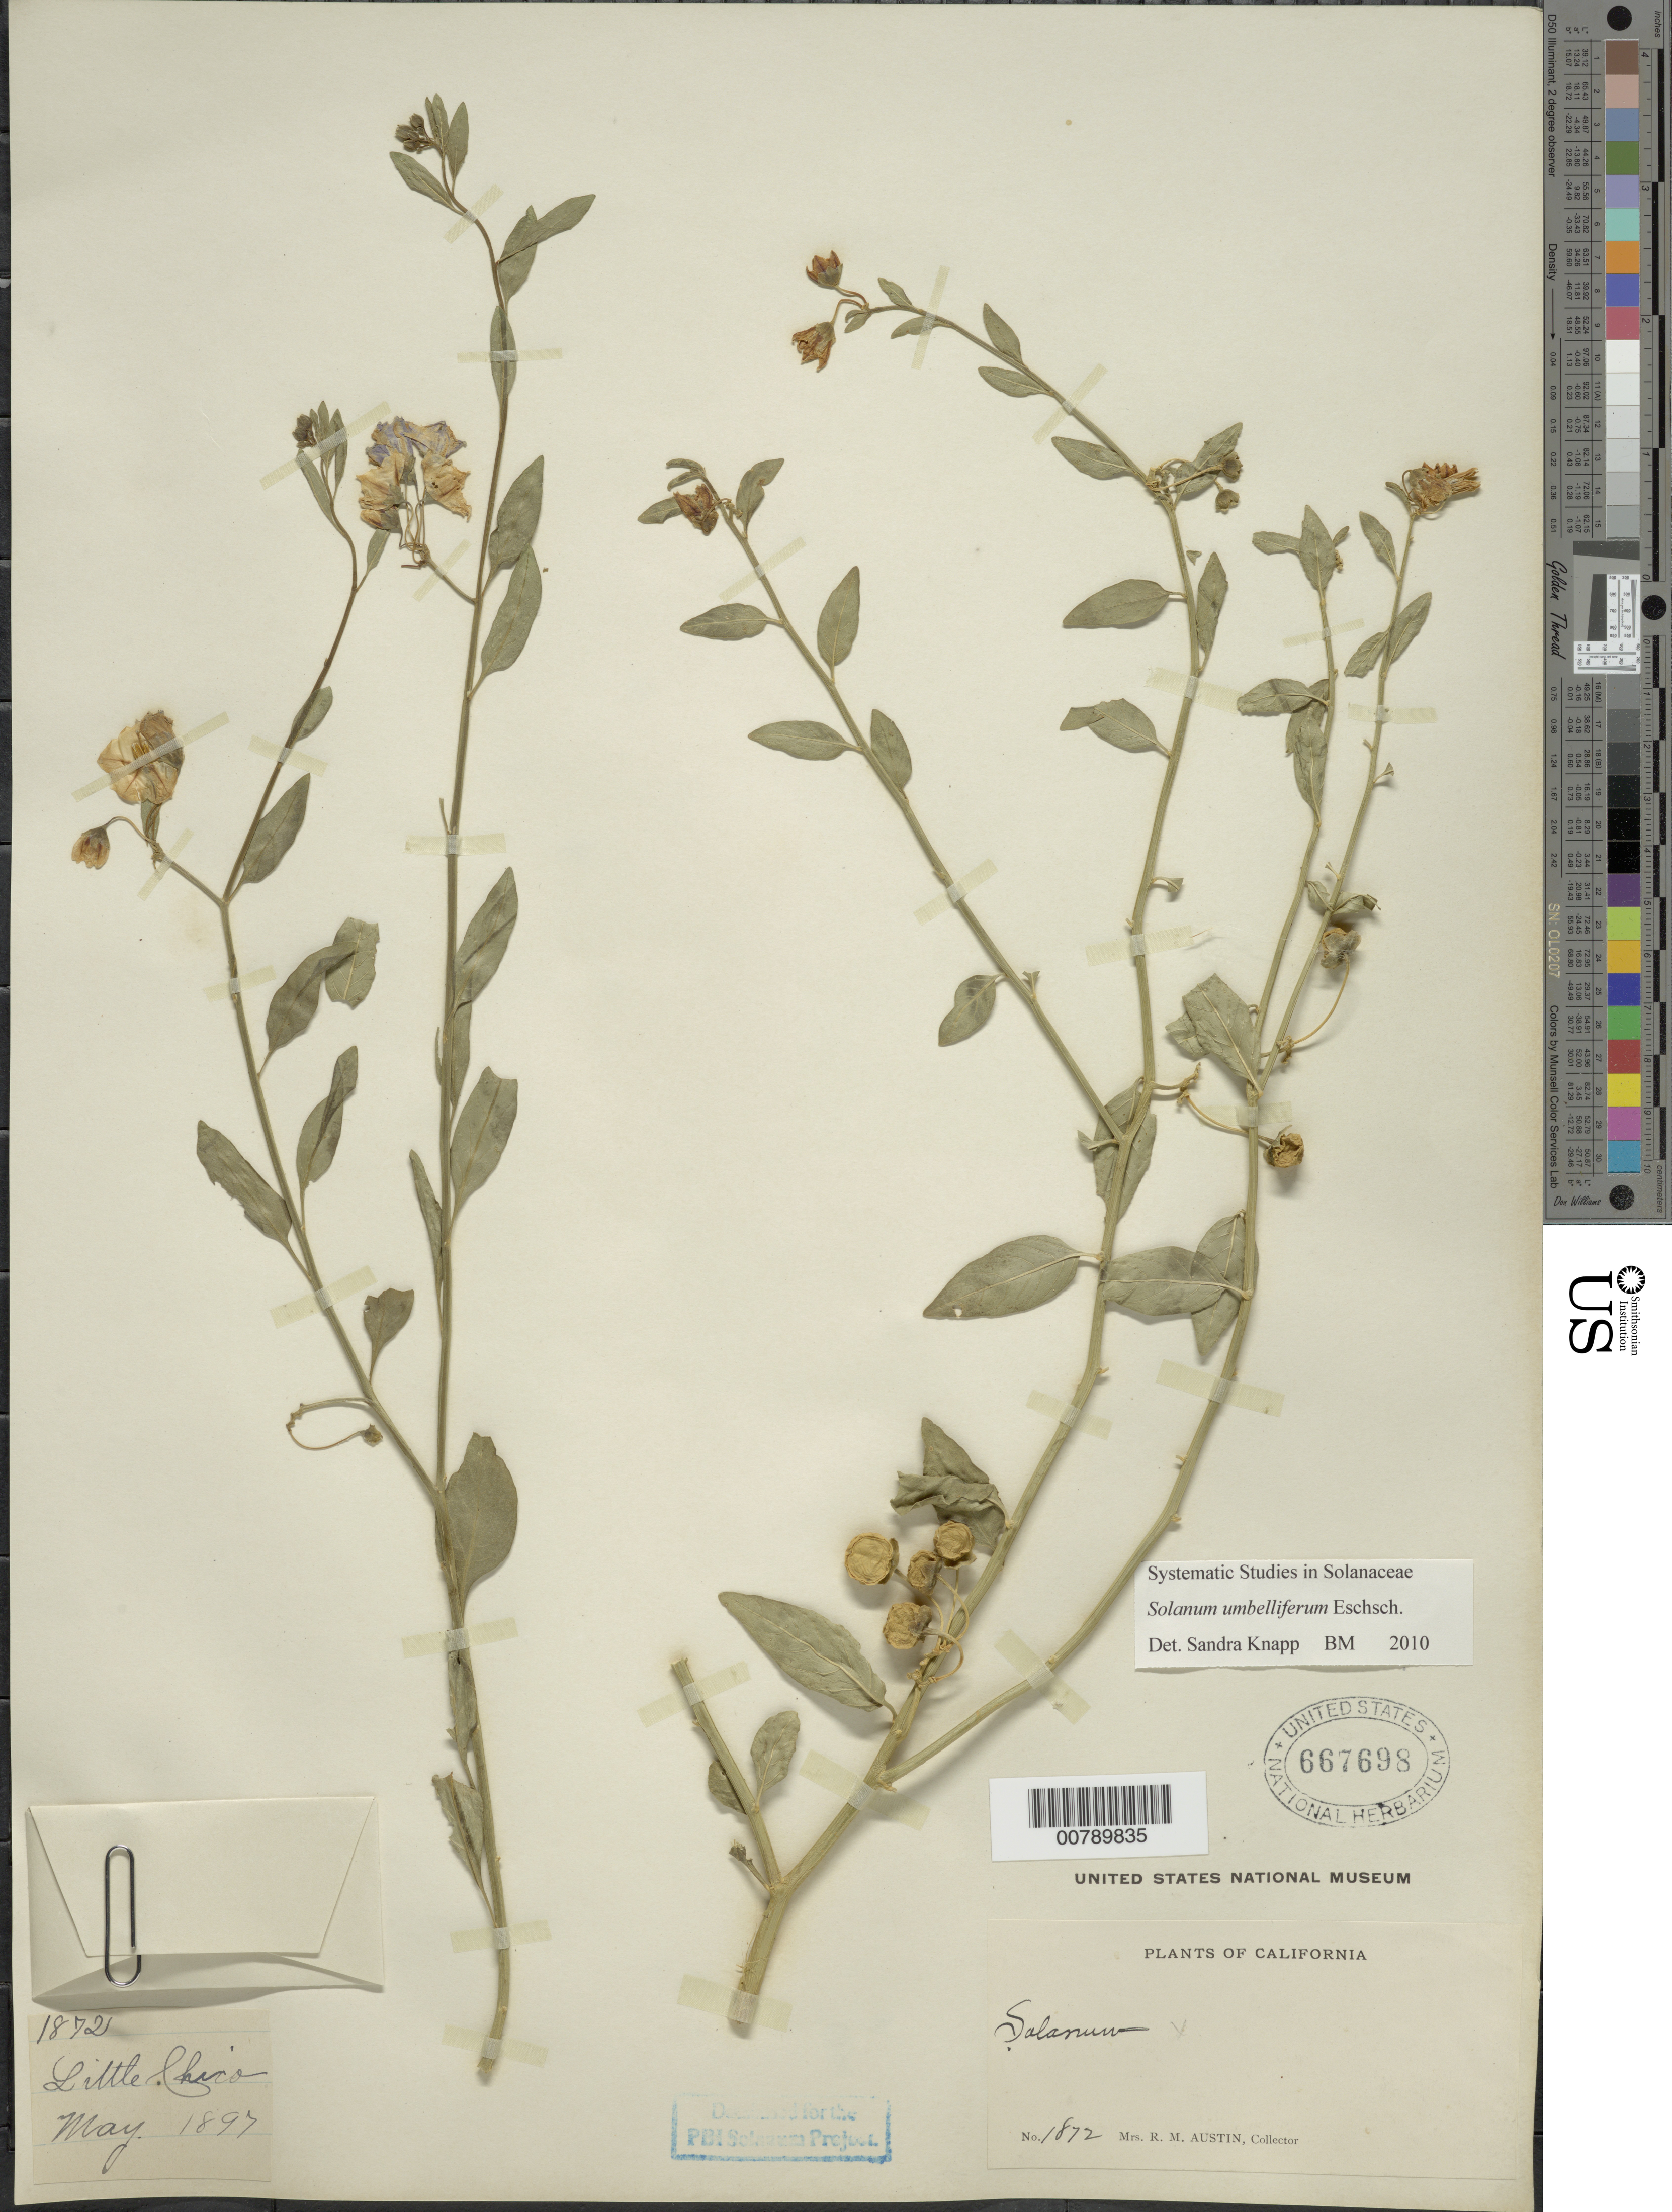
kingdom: Plantae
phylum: Tracheophyta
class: Magnoliopsida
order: Solanales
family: Solanaceae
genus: Solanum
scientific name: Solanum umbelliferum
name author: Eschsch.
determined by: Knapp, S. D.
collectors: R. Austin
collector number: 1872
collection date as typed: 1897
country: United States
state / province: California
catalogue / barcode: US 667698